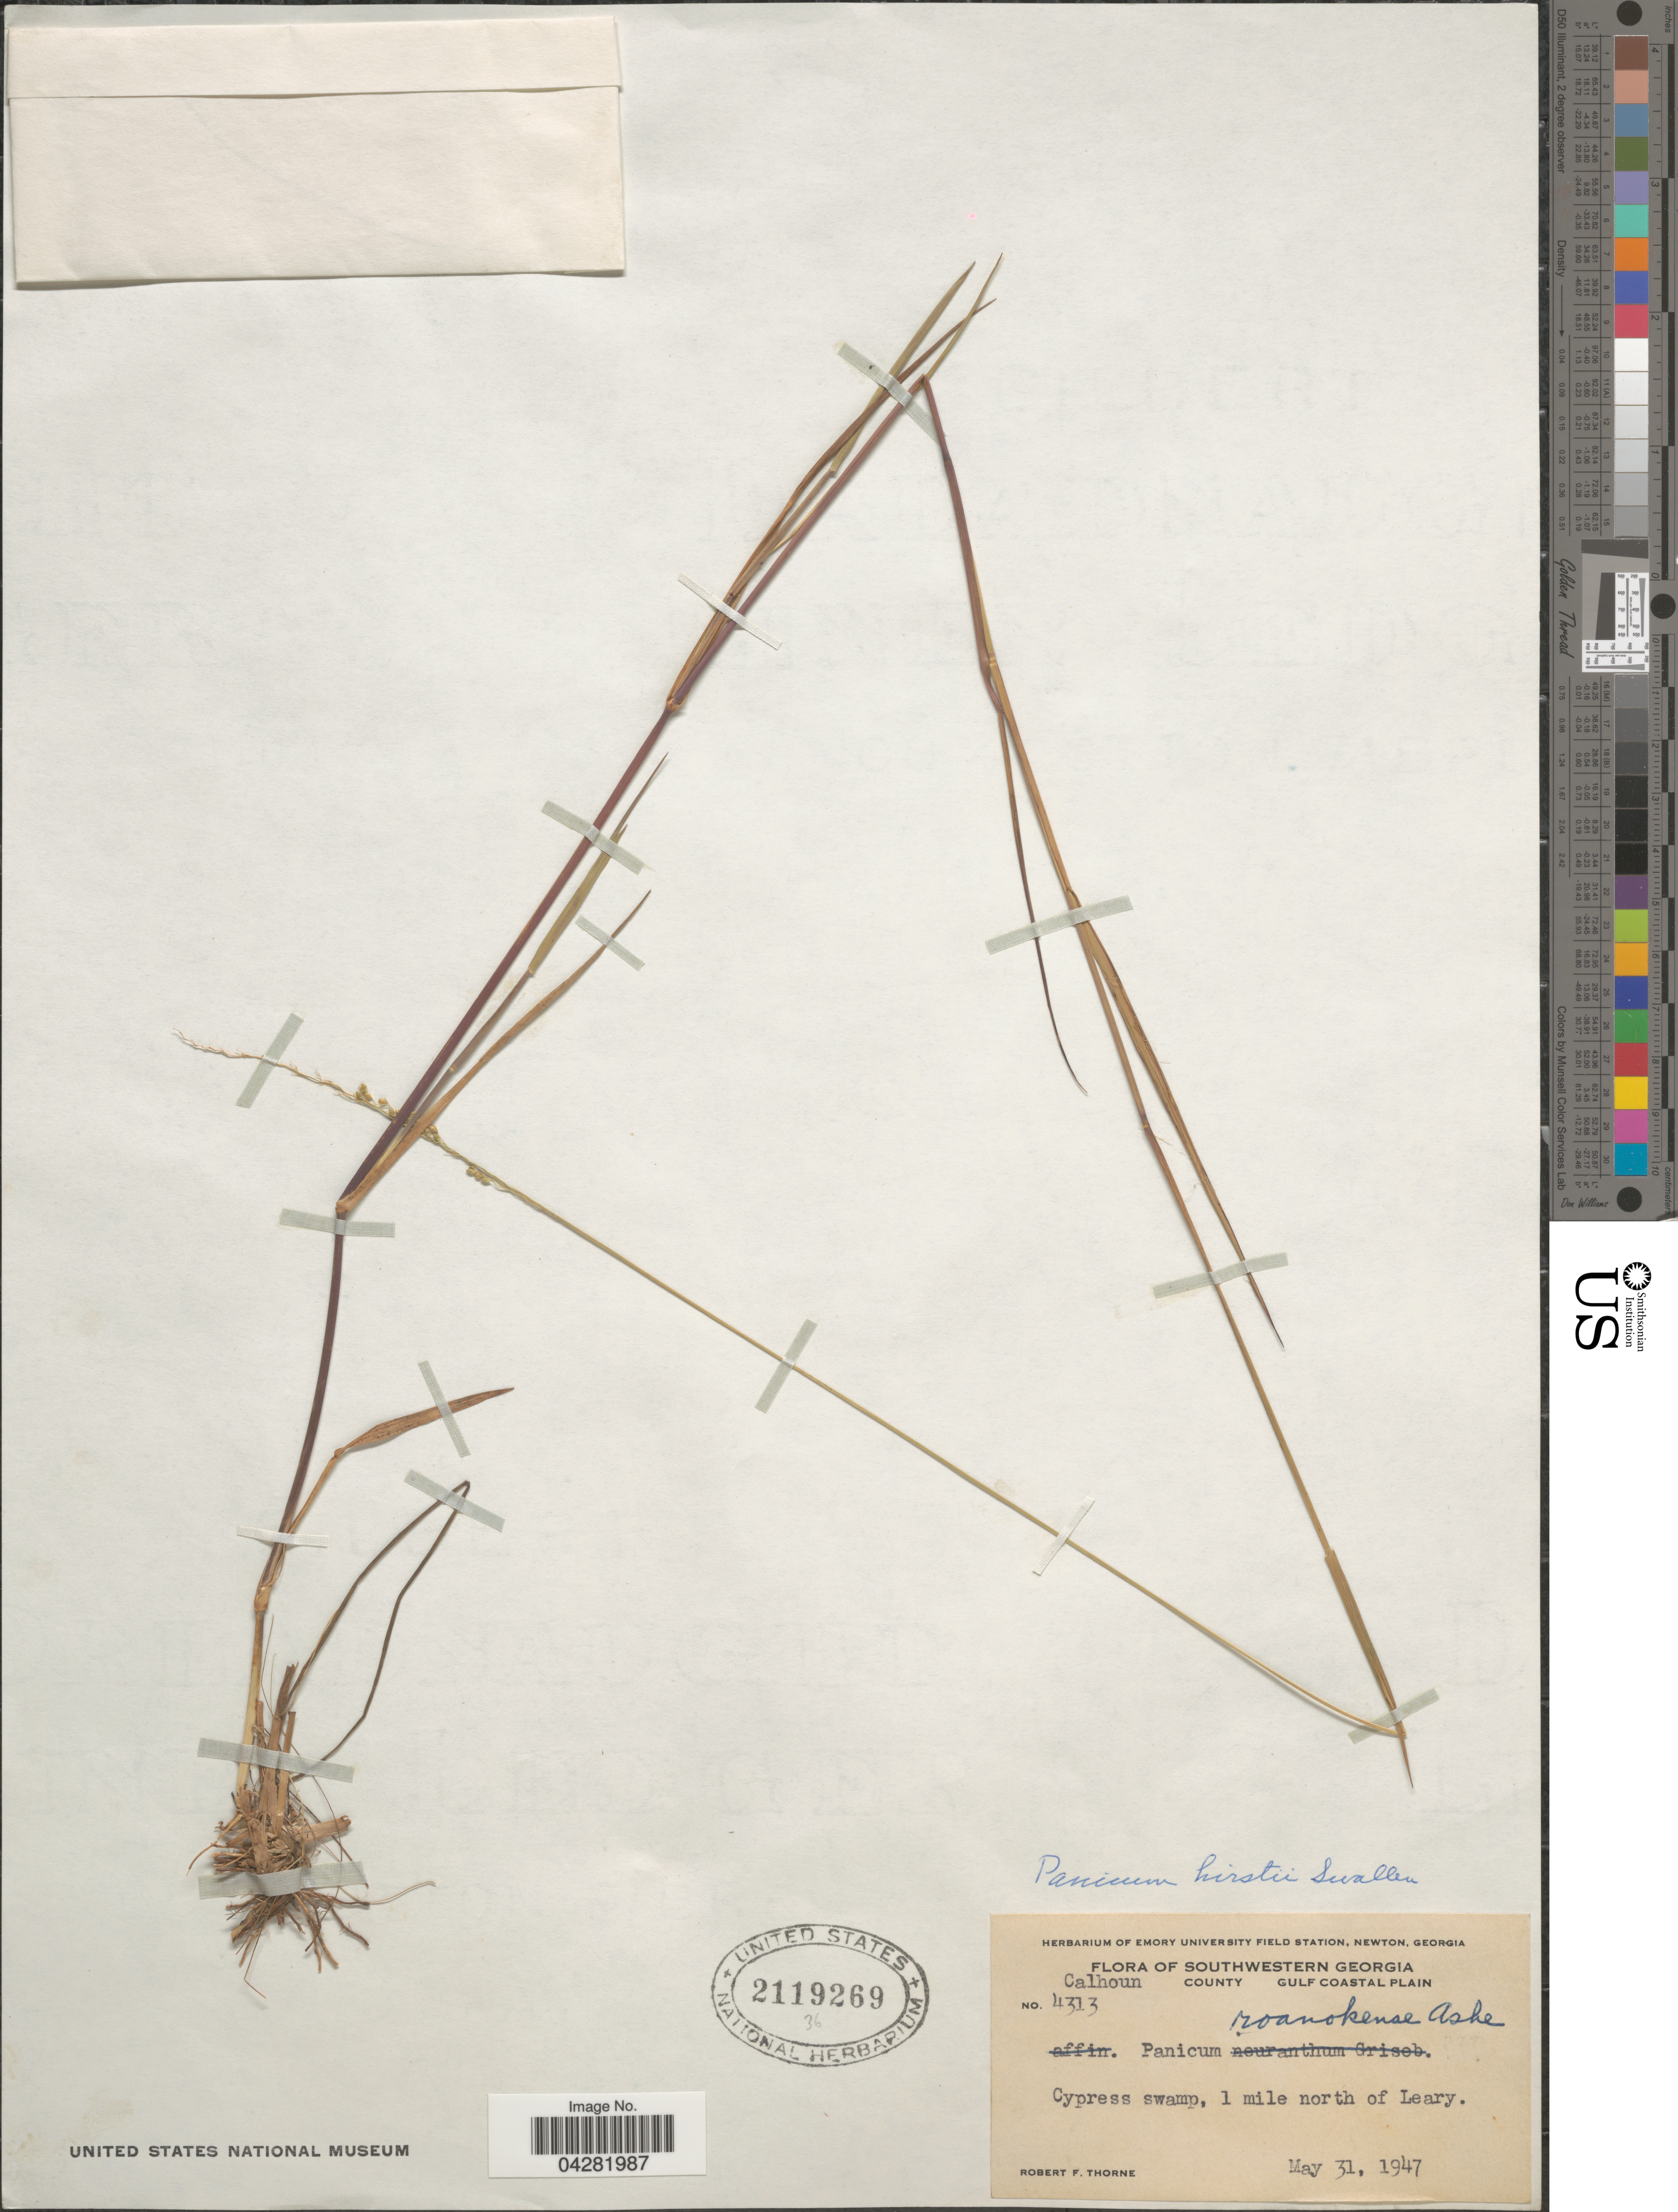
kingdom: Plantae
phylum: Tracheophyta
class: Liliopsida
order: Poales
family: Poaceae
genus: Dichanthelium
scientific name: Dichanthelium hirstii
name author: (Swallen) Kartesz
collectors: R. F. Thorne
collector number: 4313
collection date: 1947-05-31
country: United States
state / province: Georgia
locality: Southwestern Georgia. Calhoun County. Gulf Coastal Plain. Cypress swamp, 1 mile north of Leary.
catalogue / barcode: US 2119269